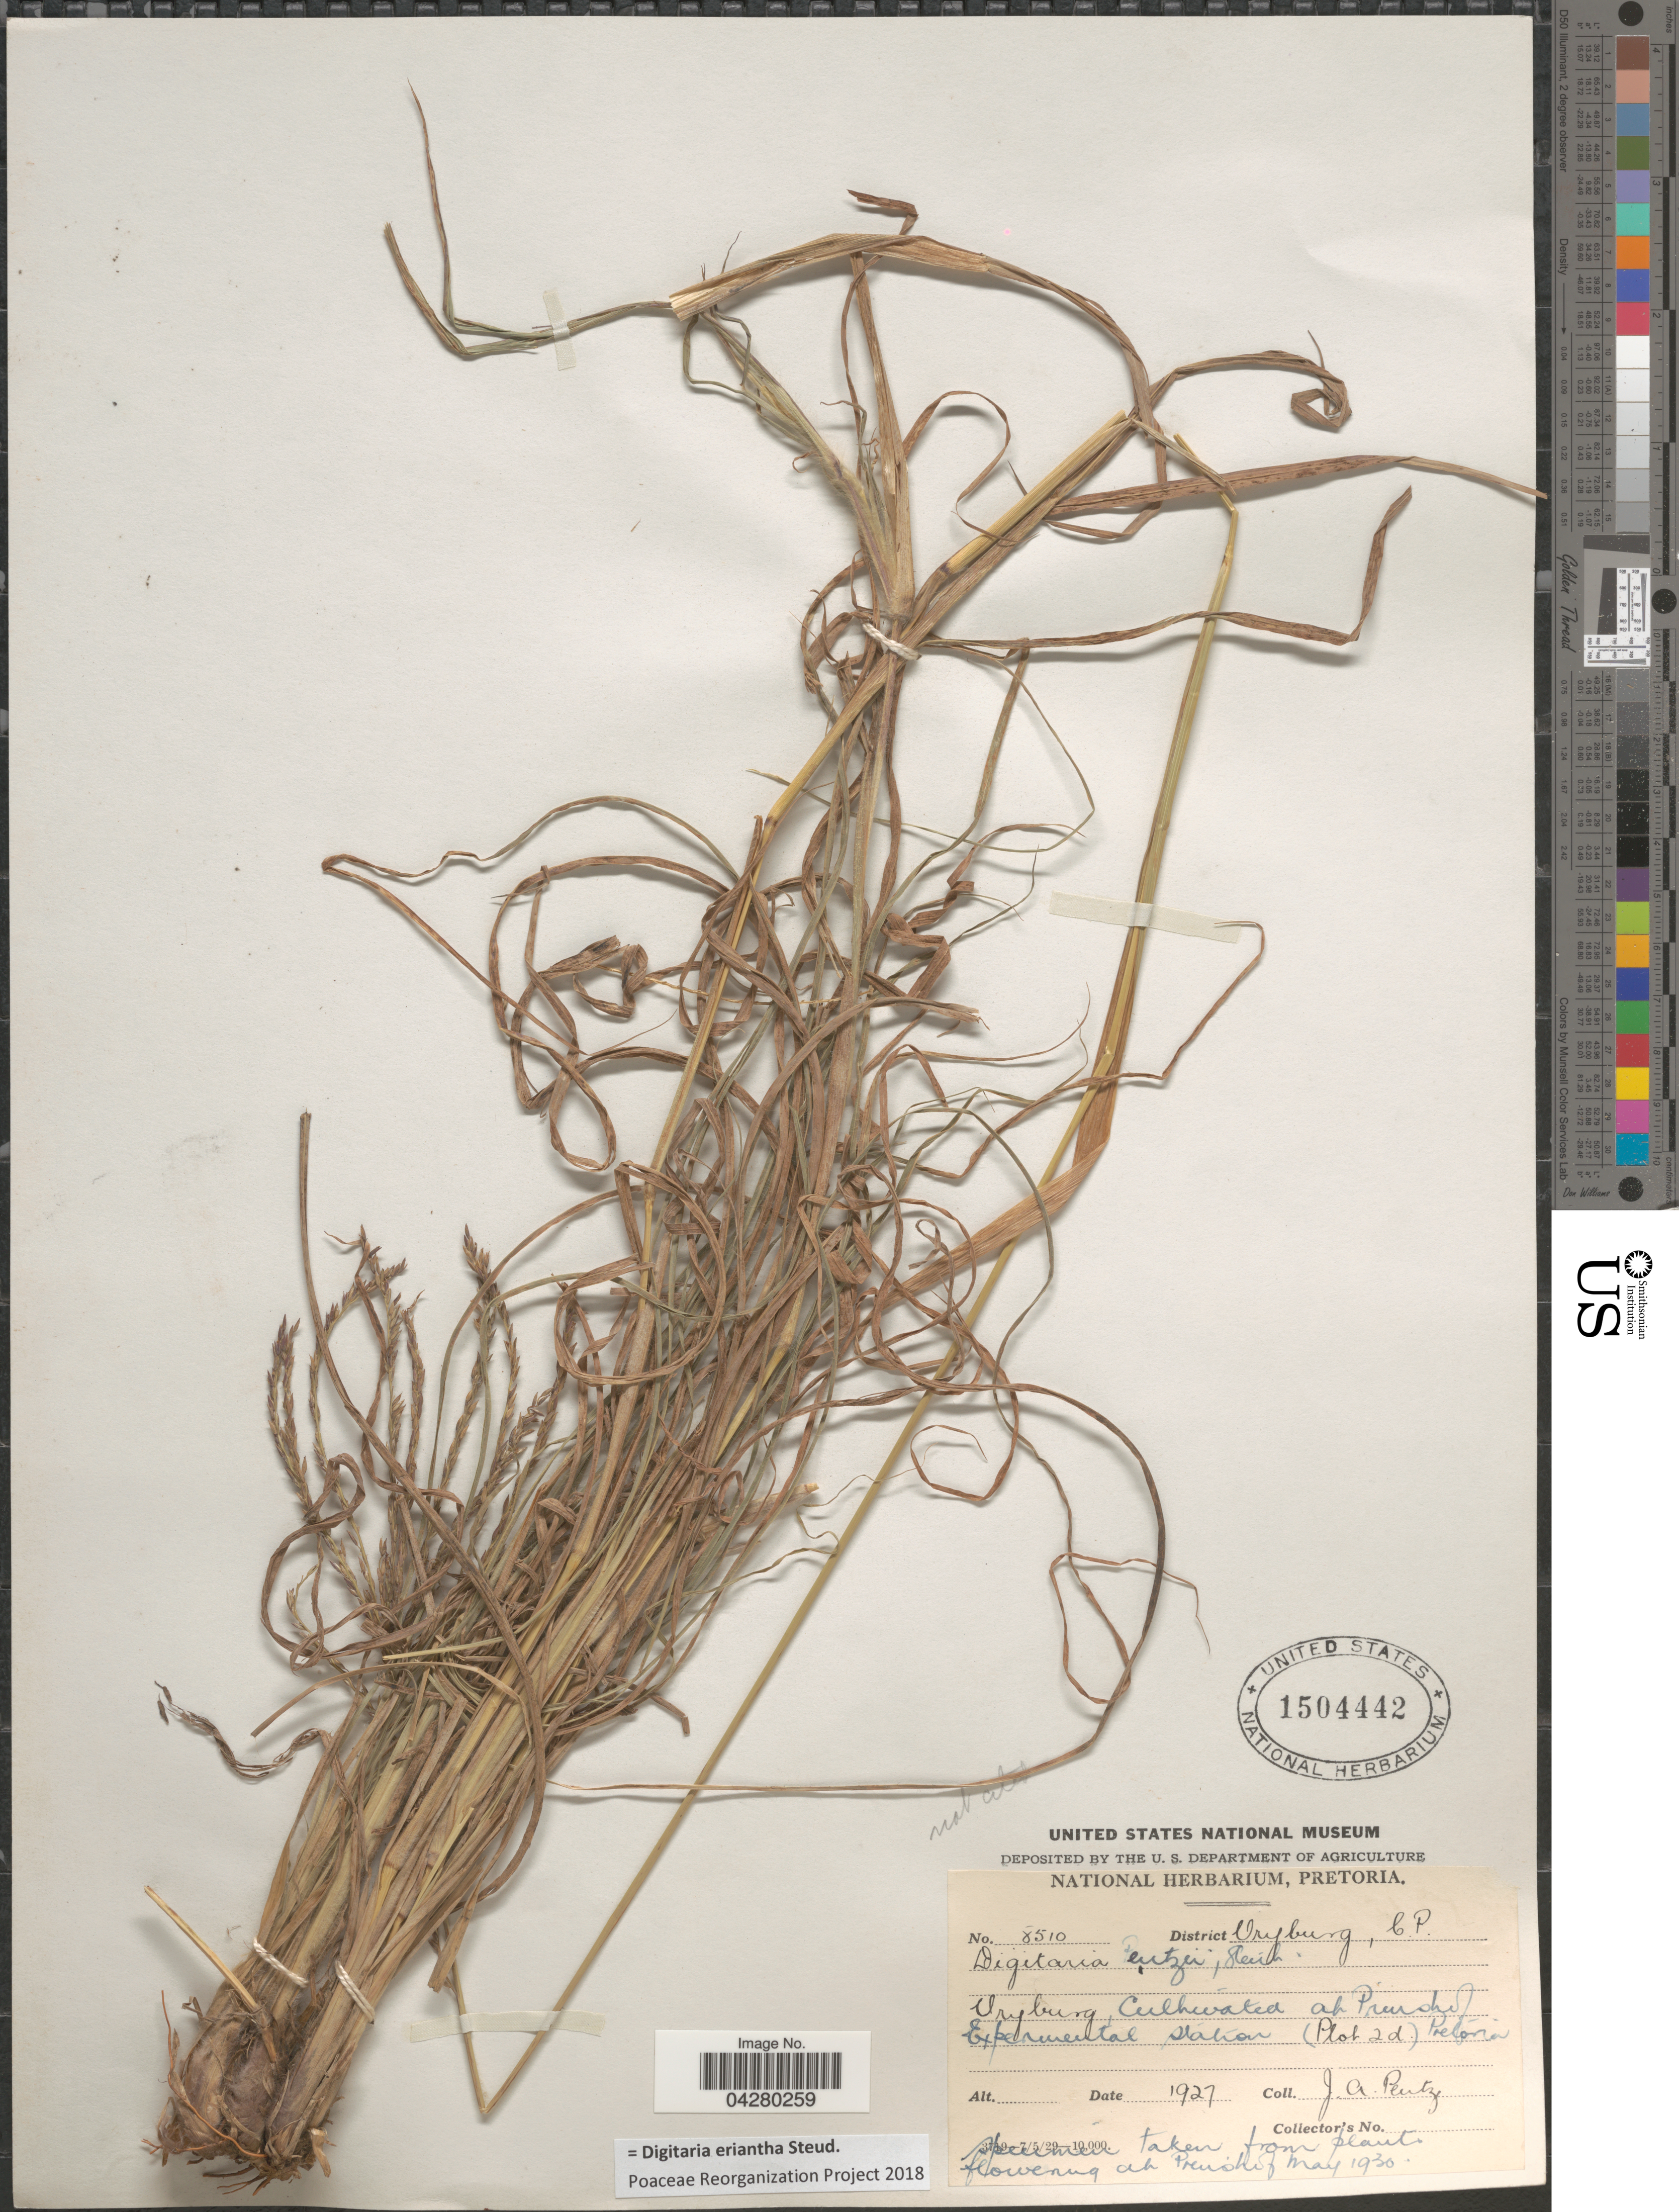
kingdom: Plantae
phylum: Tracheophyta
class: Liliopsida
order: Poales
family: Poaceae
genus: Digitaria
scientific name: Digitaria eriantha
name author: Steud.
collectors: J. Pentz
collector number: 8510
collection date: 1927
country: South Africa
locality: Cultivated at Prinshof Experimental Station (Plot 2d). Pretoria.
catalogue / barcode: US 1504442